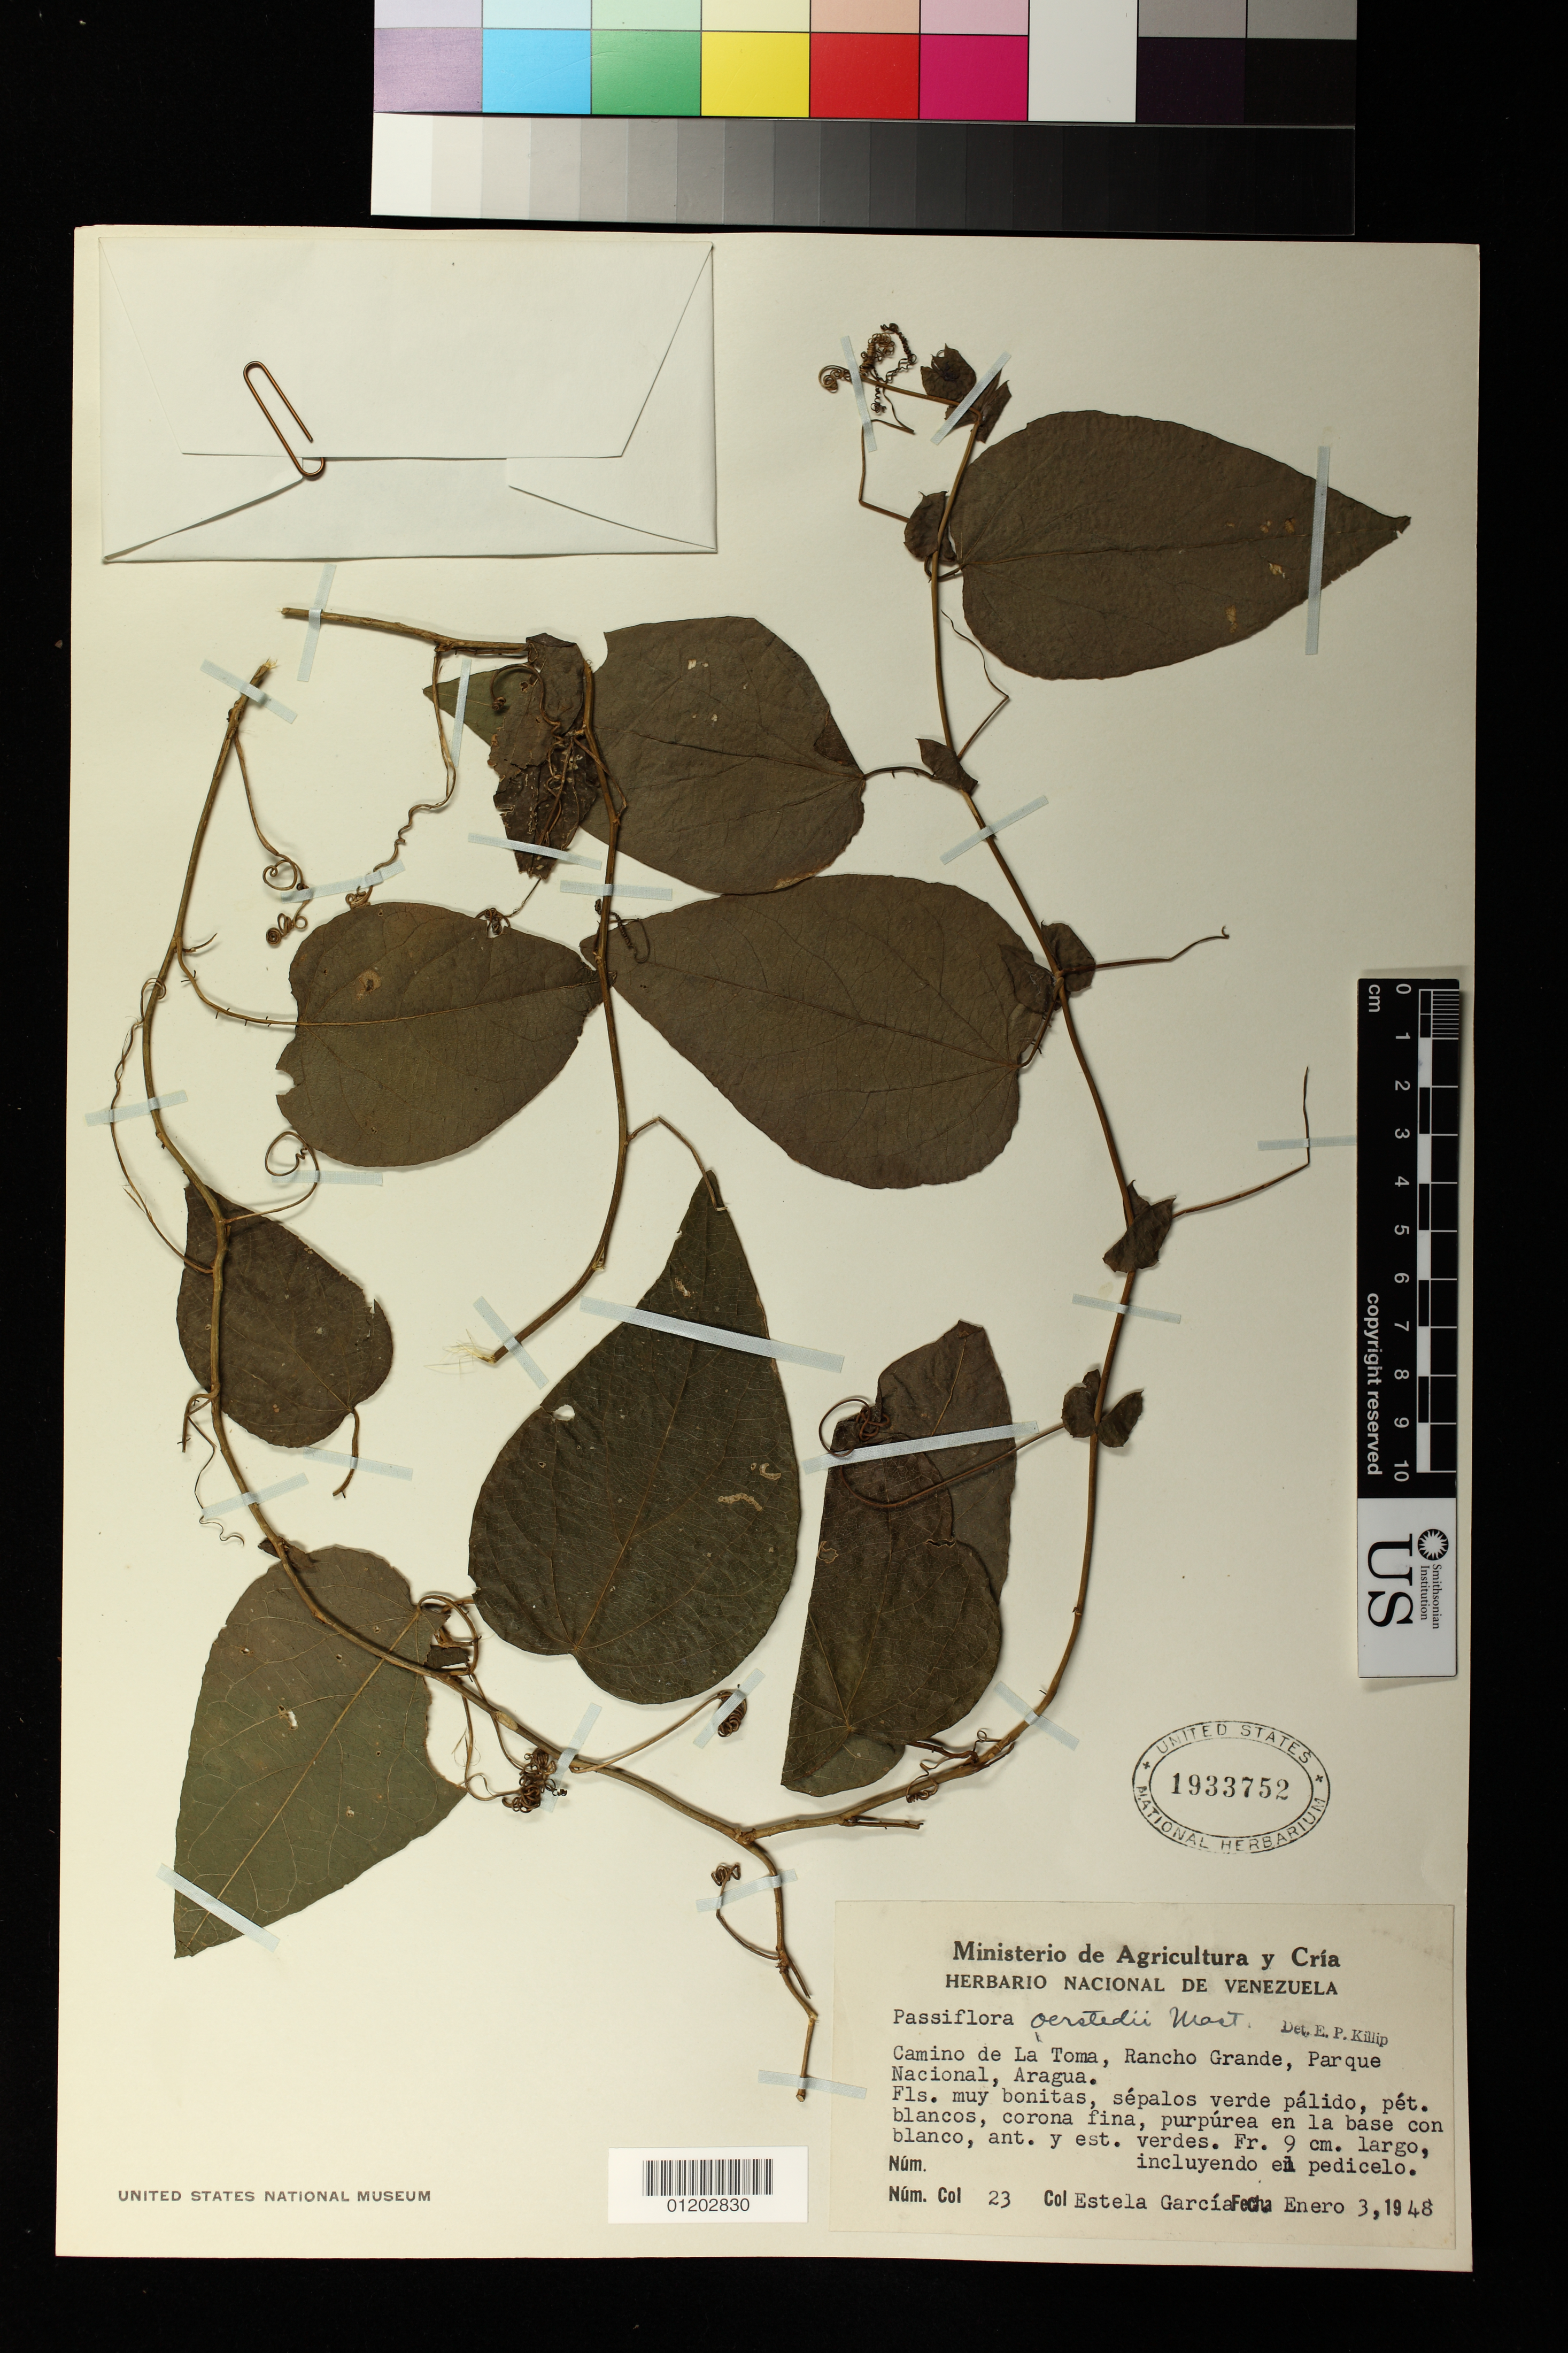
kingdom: Plantae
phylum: Tracheophyta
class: Magnoliopsida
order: Malpighiales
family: Passifloraceae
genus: Passiflora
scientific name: Passiflora oerstedii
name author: Mast. in Mart.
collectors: E. Garcia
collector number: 23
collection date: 1948-01-03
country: Venezuela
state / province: Aragua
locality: Parque Nacional, Rancho Grande, Camino de La Toma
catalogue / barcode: US 1933752